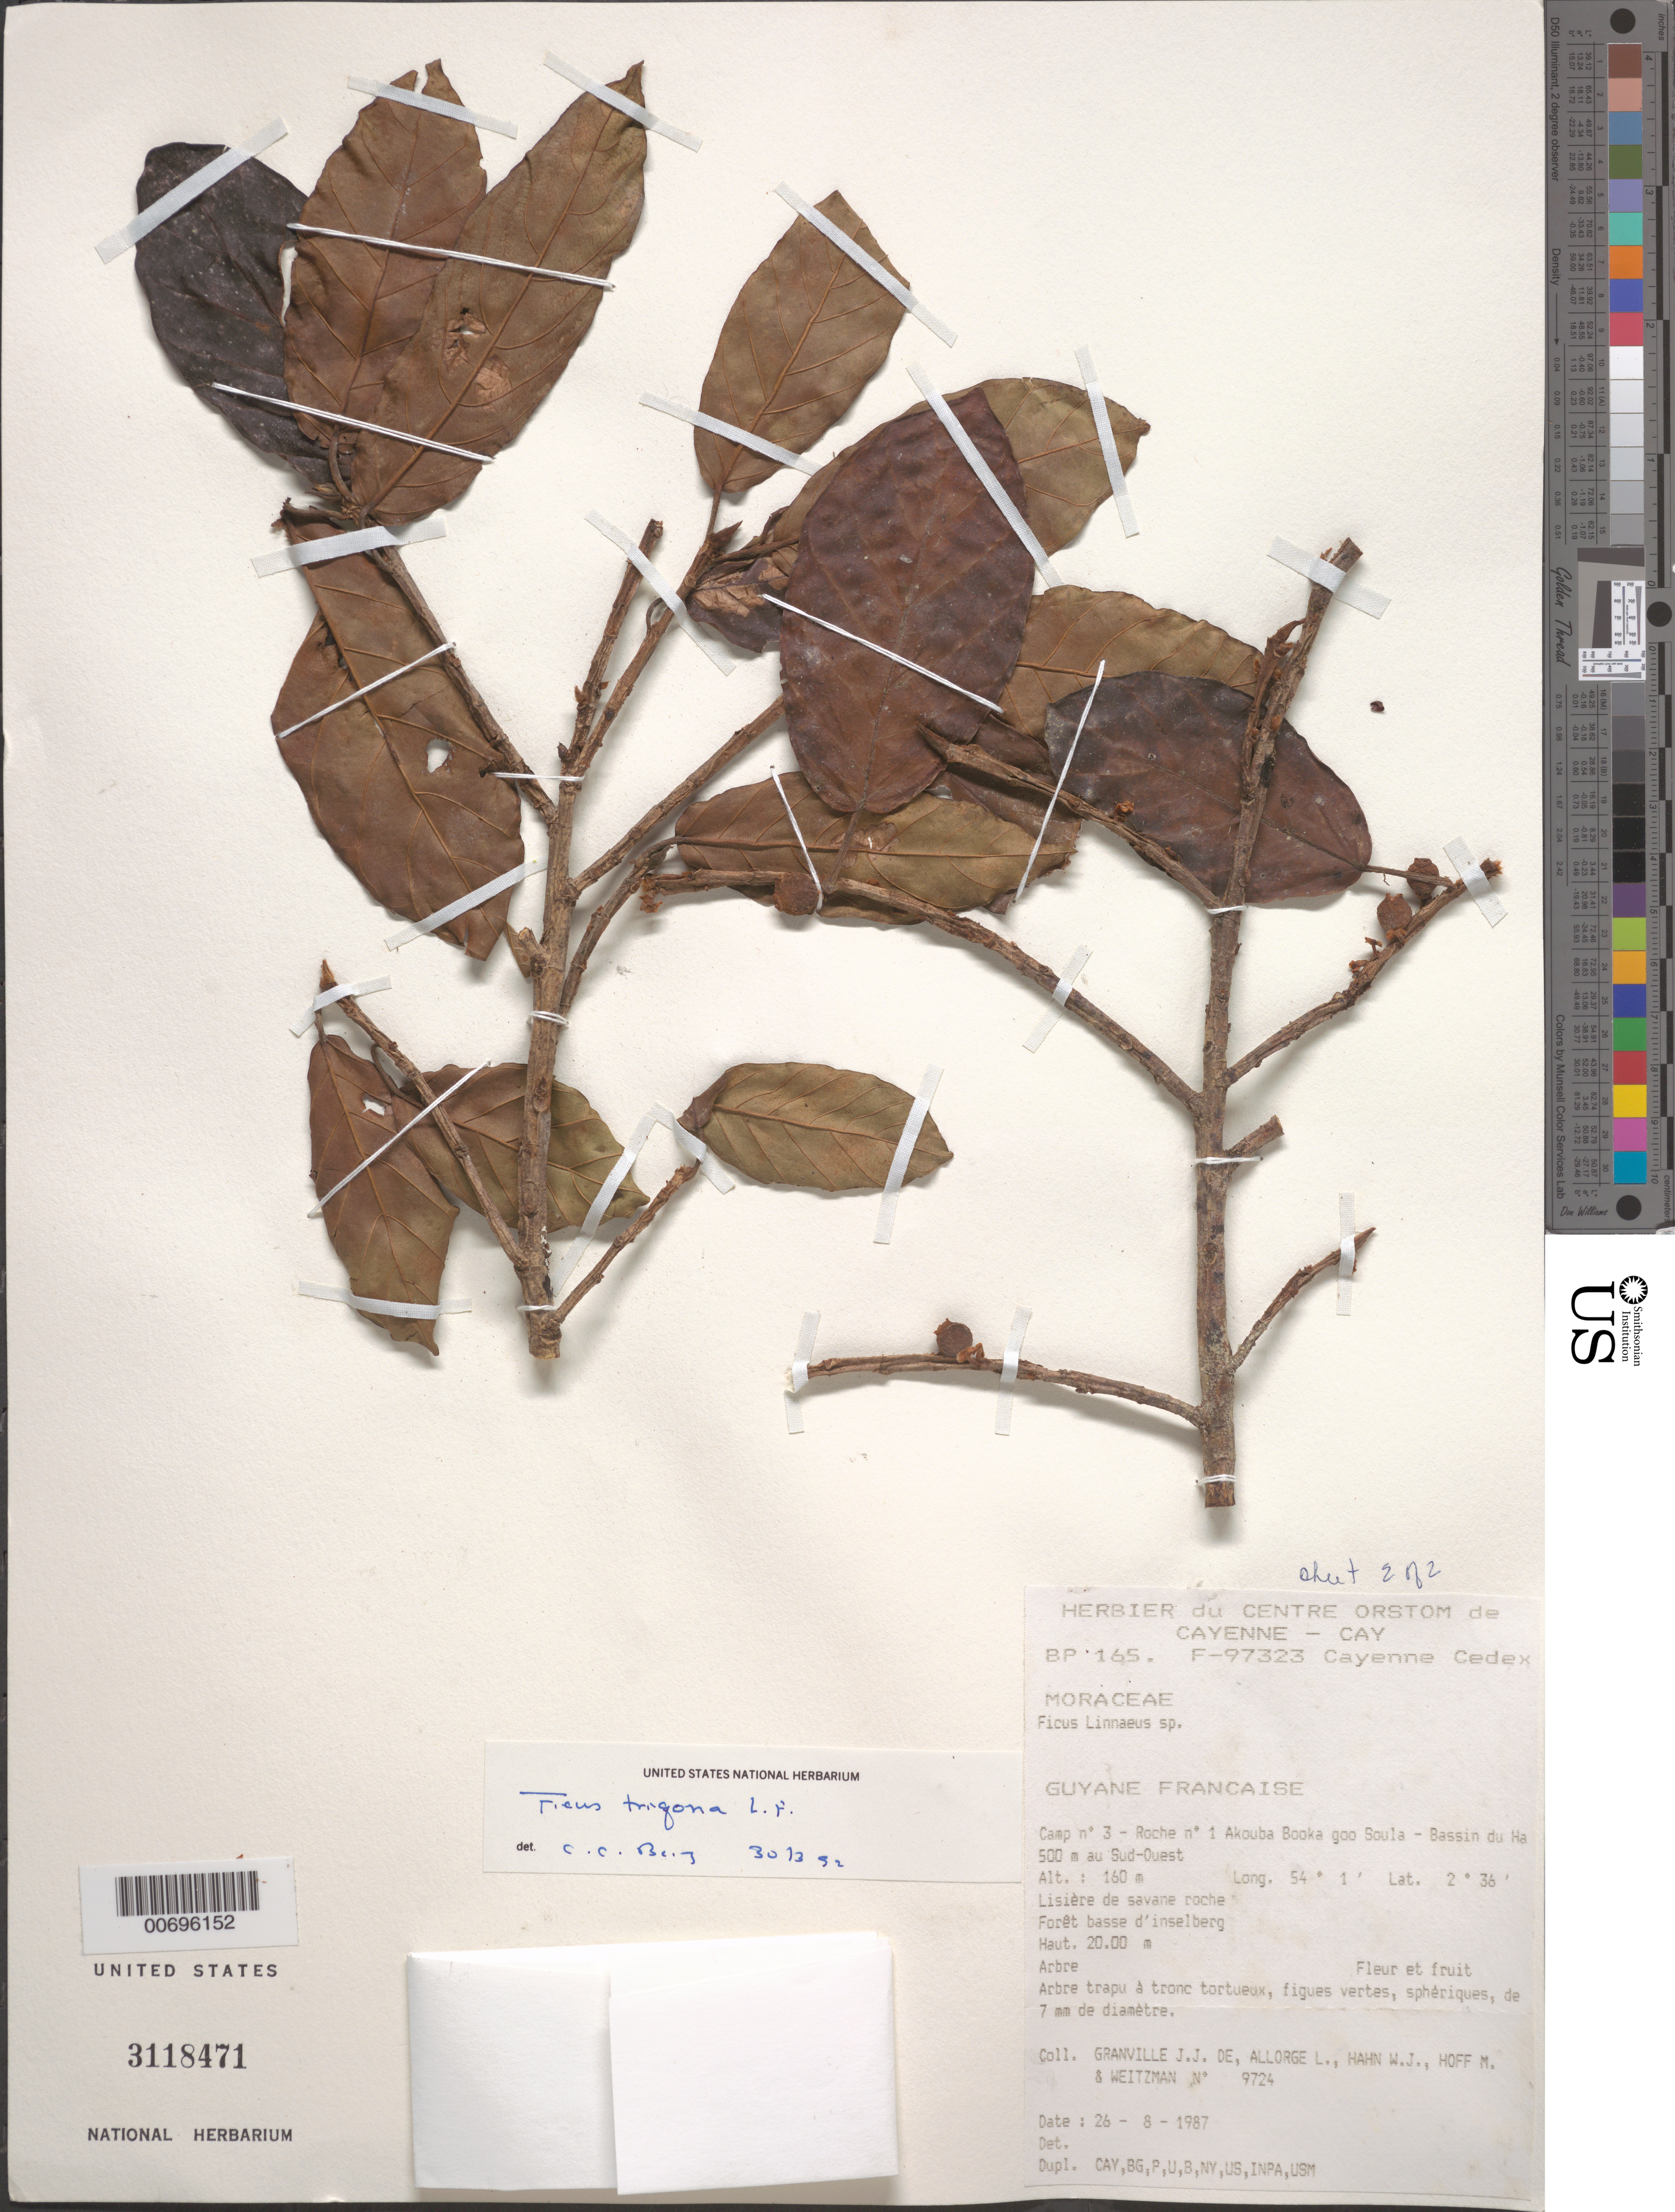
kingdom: Plantae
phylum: Tracheophyta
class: Magnoliopsida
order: Rosales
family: Moraceae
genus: Ficus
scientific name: Ficus trigona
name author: L. f.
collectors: J.-J. de Granville, L. Allorge, W. J. Hahn, M. Hoff & Weitzman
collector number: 9724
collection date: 1987-08-26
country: French Guiana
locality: Guyane Francaise. Camp no 3- Roche no 1 Akouba Booka goo Soula- Bassin du Ha au Sud-Ouest.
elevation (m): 160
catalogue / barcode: US 3118471